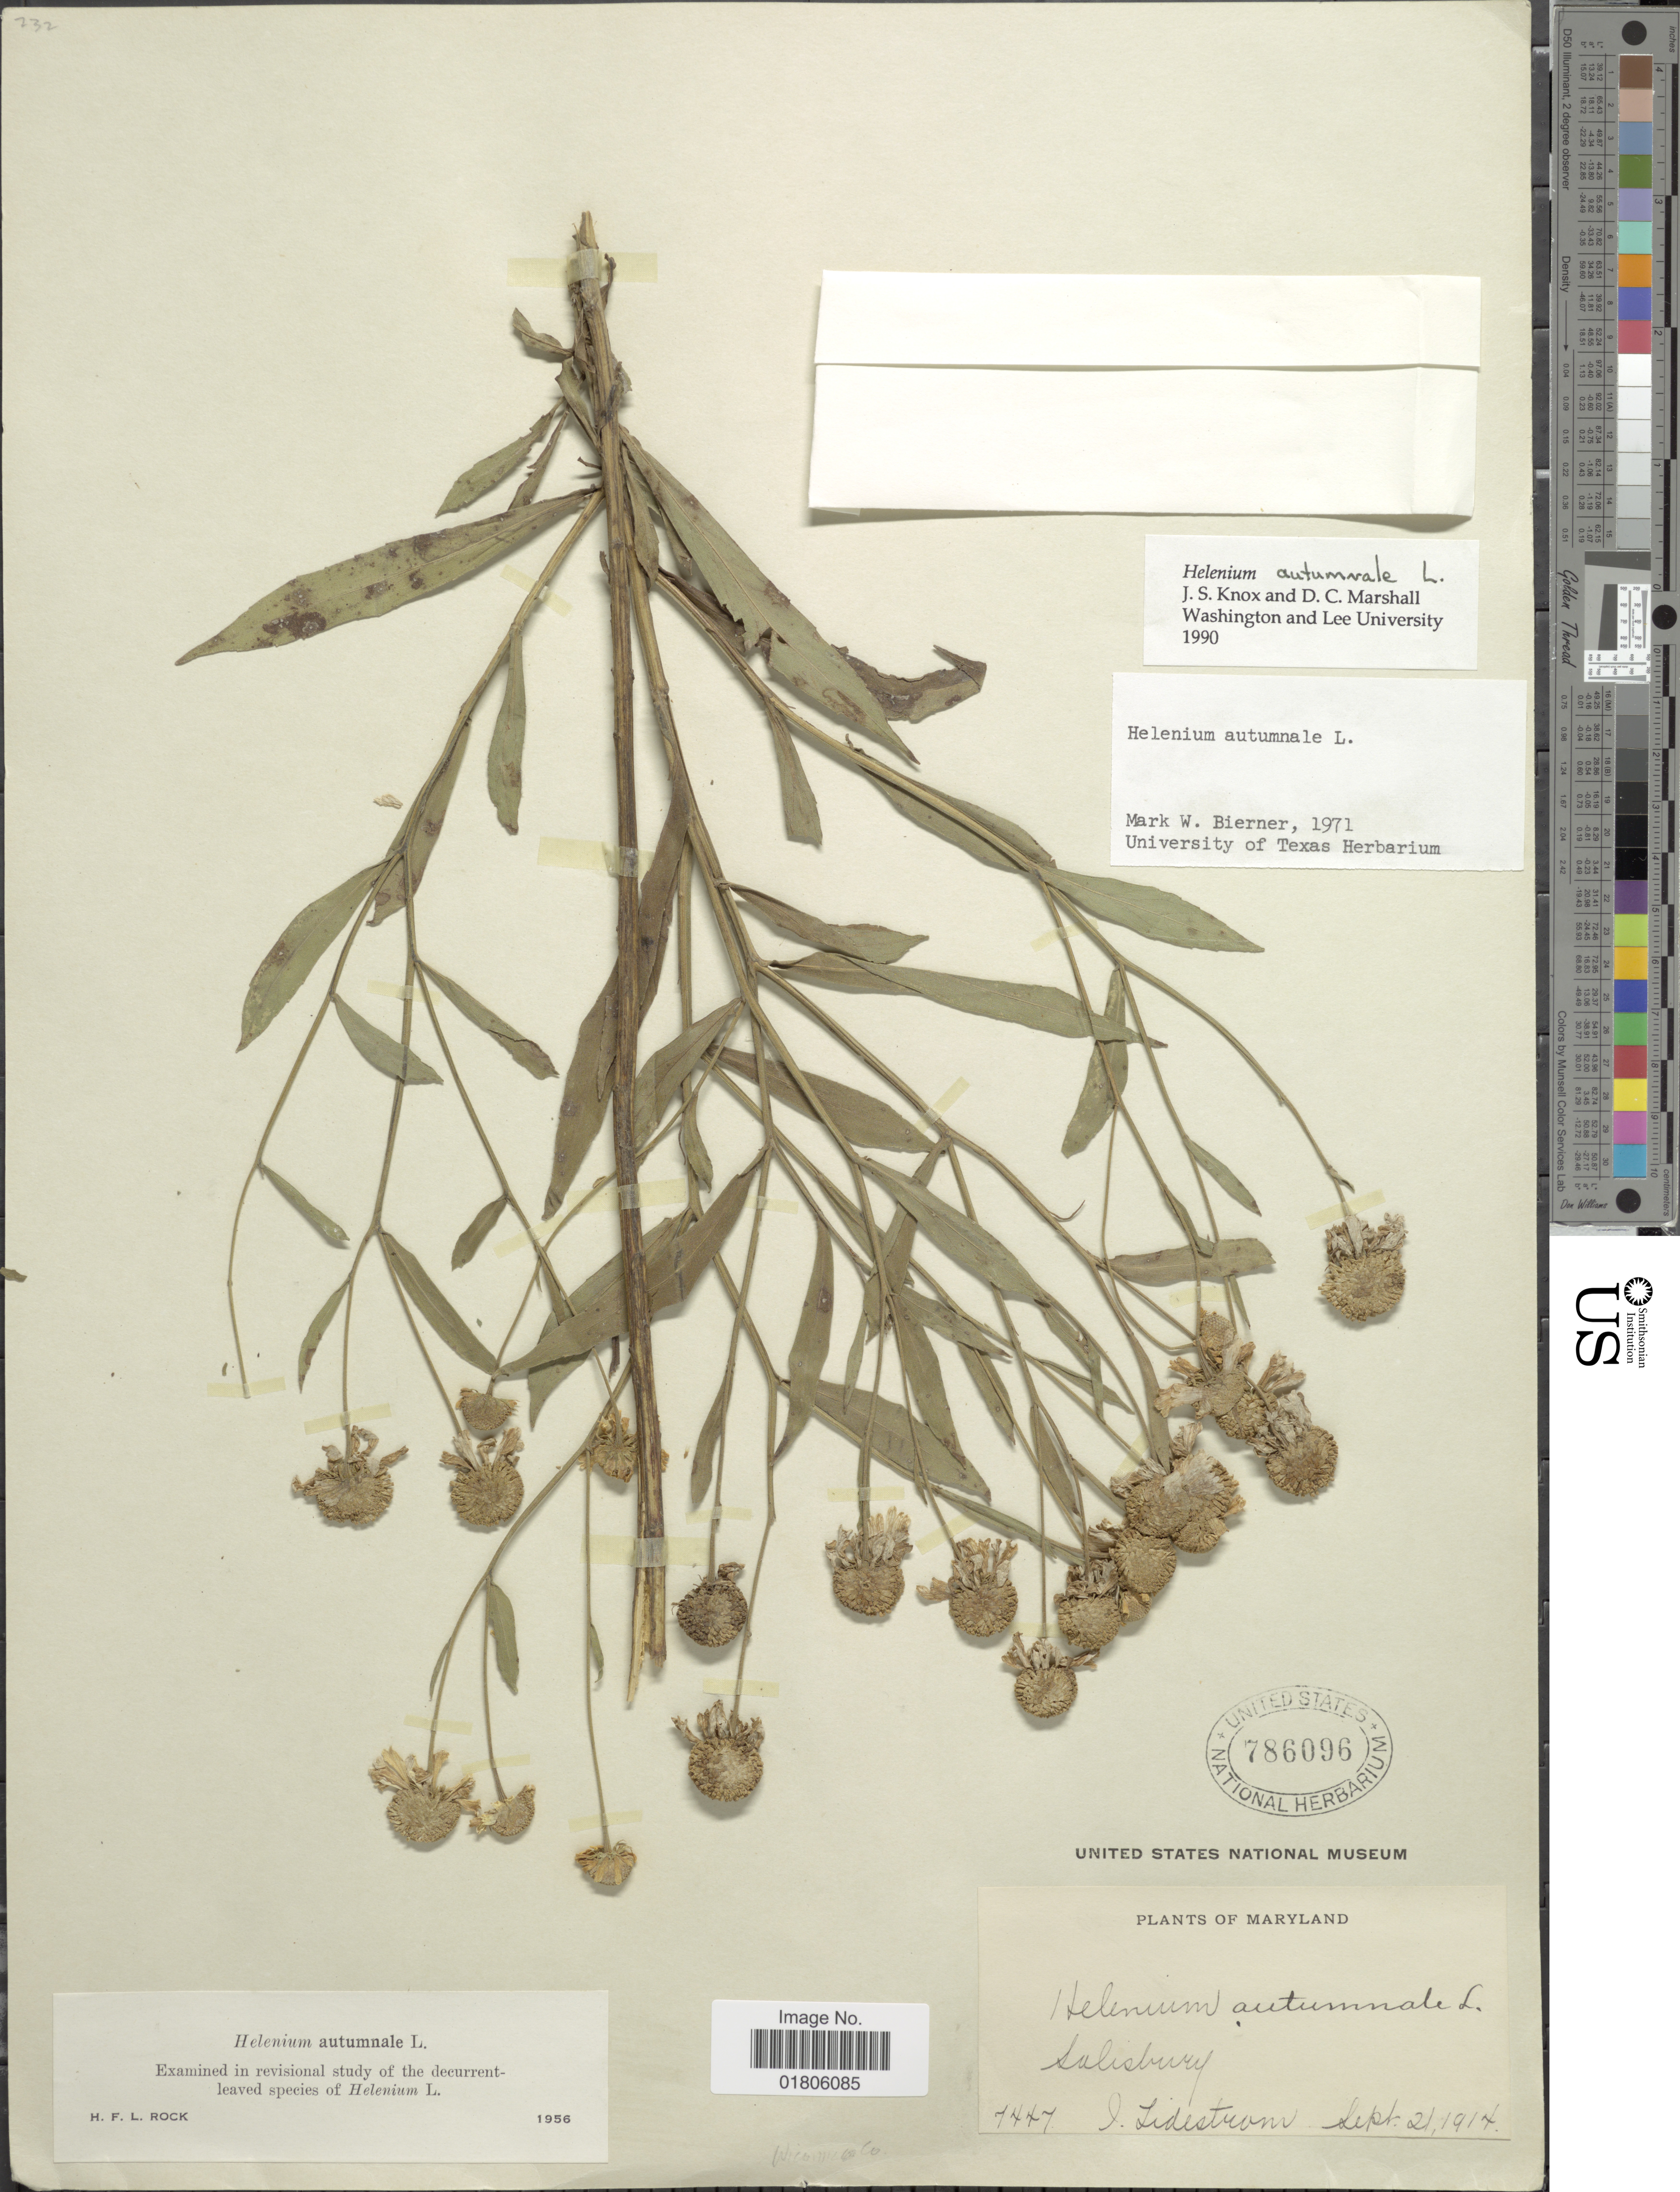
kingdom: Plantae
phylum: Tracheophyta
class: Magnoliopsida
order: Asterales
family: Asteraceae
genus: Helenium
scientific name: Helenium autumnale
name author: L.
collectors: I. Tidestorm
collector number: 7447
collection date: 1914-09-21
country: United States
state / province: Maryland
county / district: Wicomico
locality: Salisbury, Wicomico Co.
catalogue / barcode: US 786096